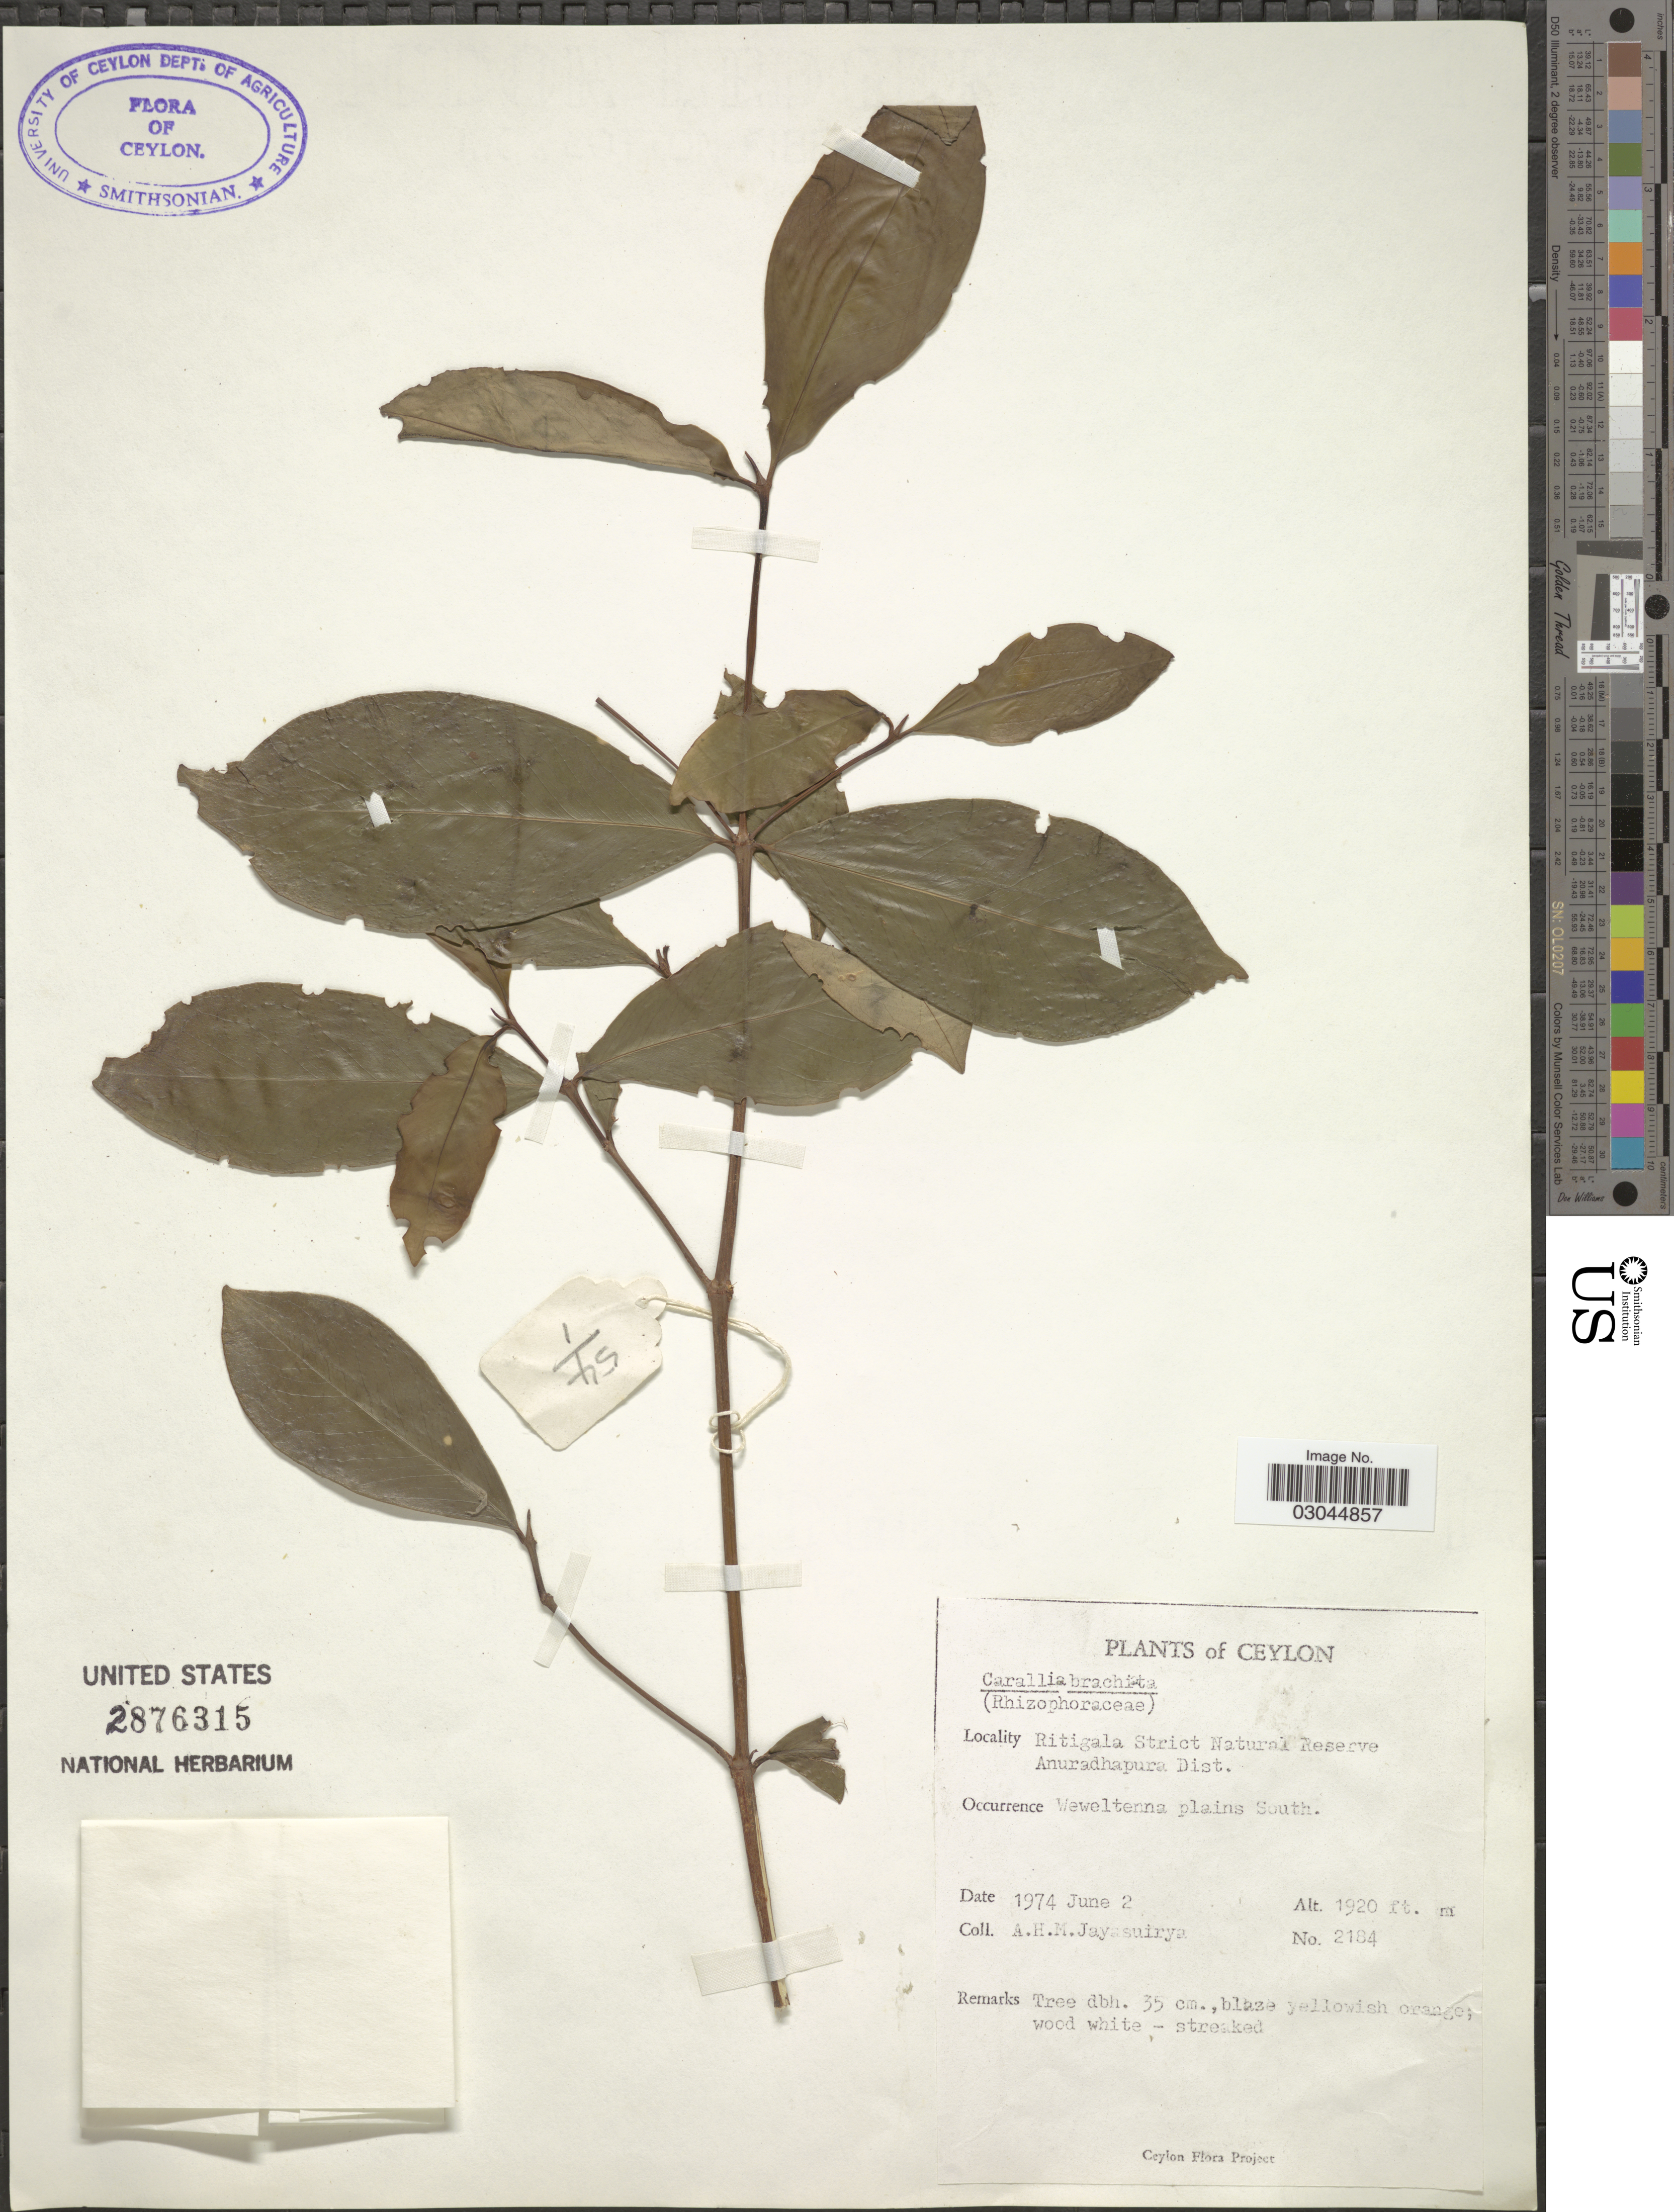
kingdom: Plantae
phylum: Tracheophyta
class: Magnoliopsida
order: Malpighiales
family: Rhizophoraceae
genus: Carallia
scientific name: Carallia brachiata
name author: (Lour.) Merr.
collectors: A. H. Jayasuriya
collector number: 2184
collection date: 1974-06-02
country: Sri Lanka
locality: Ceylon. Ritigala Strict Natural Reserve, Anuradhapura Dist. Weweltenna plains South.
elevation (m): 585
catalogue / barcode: US 2876315